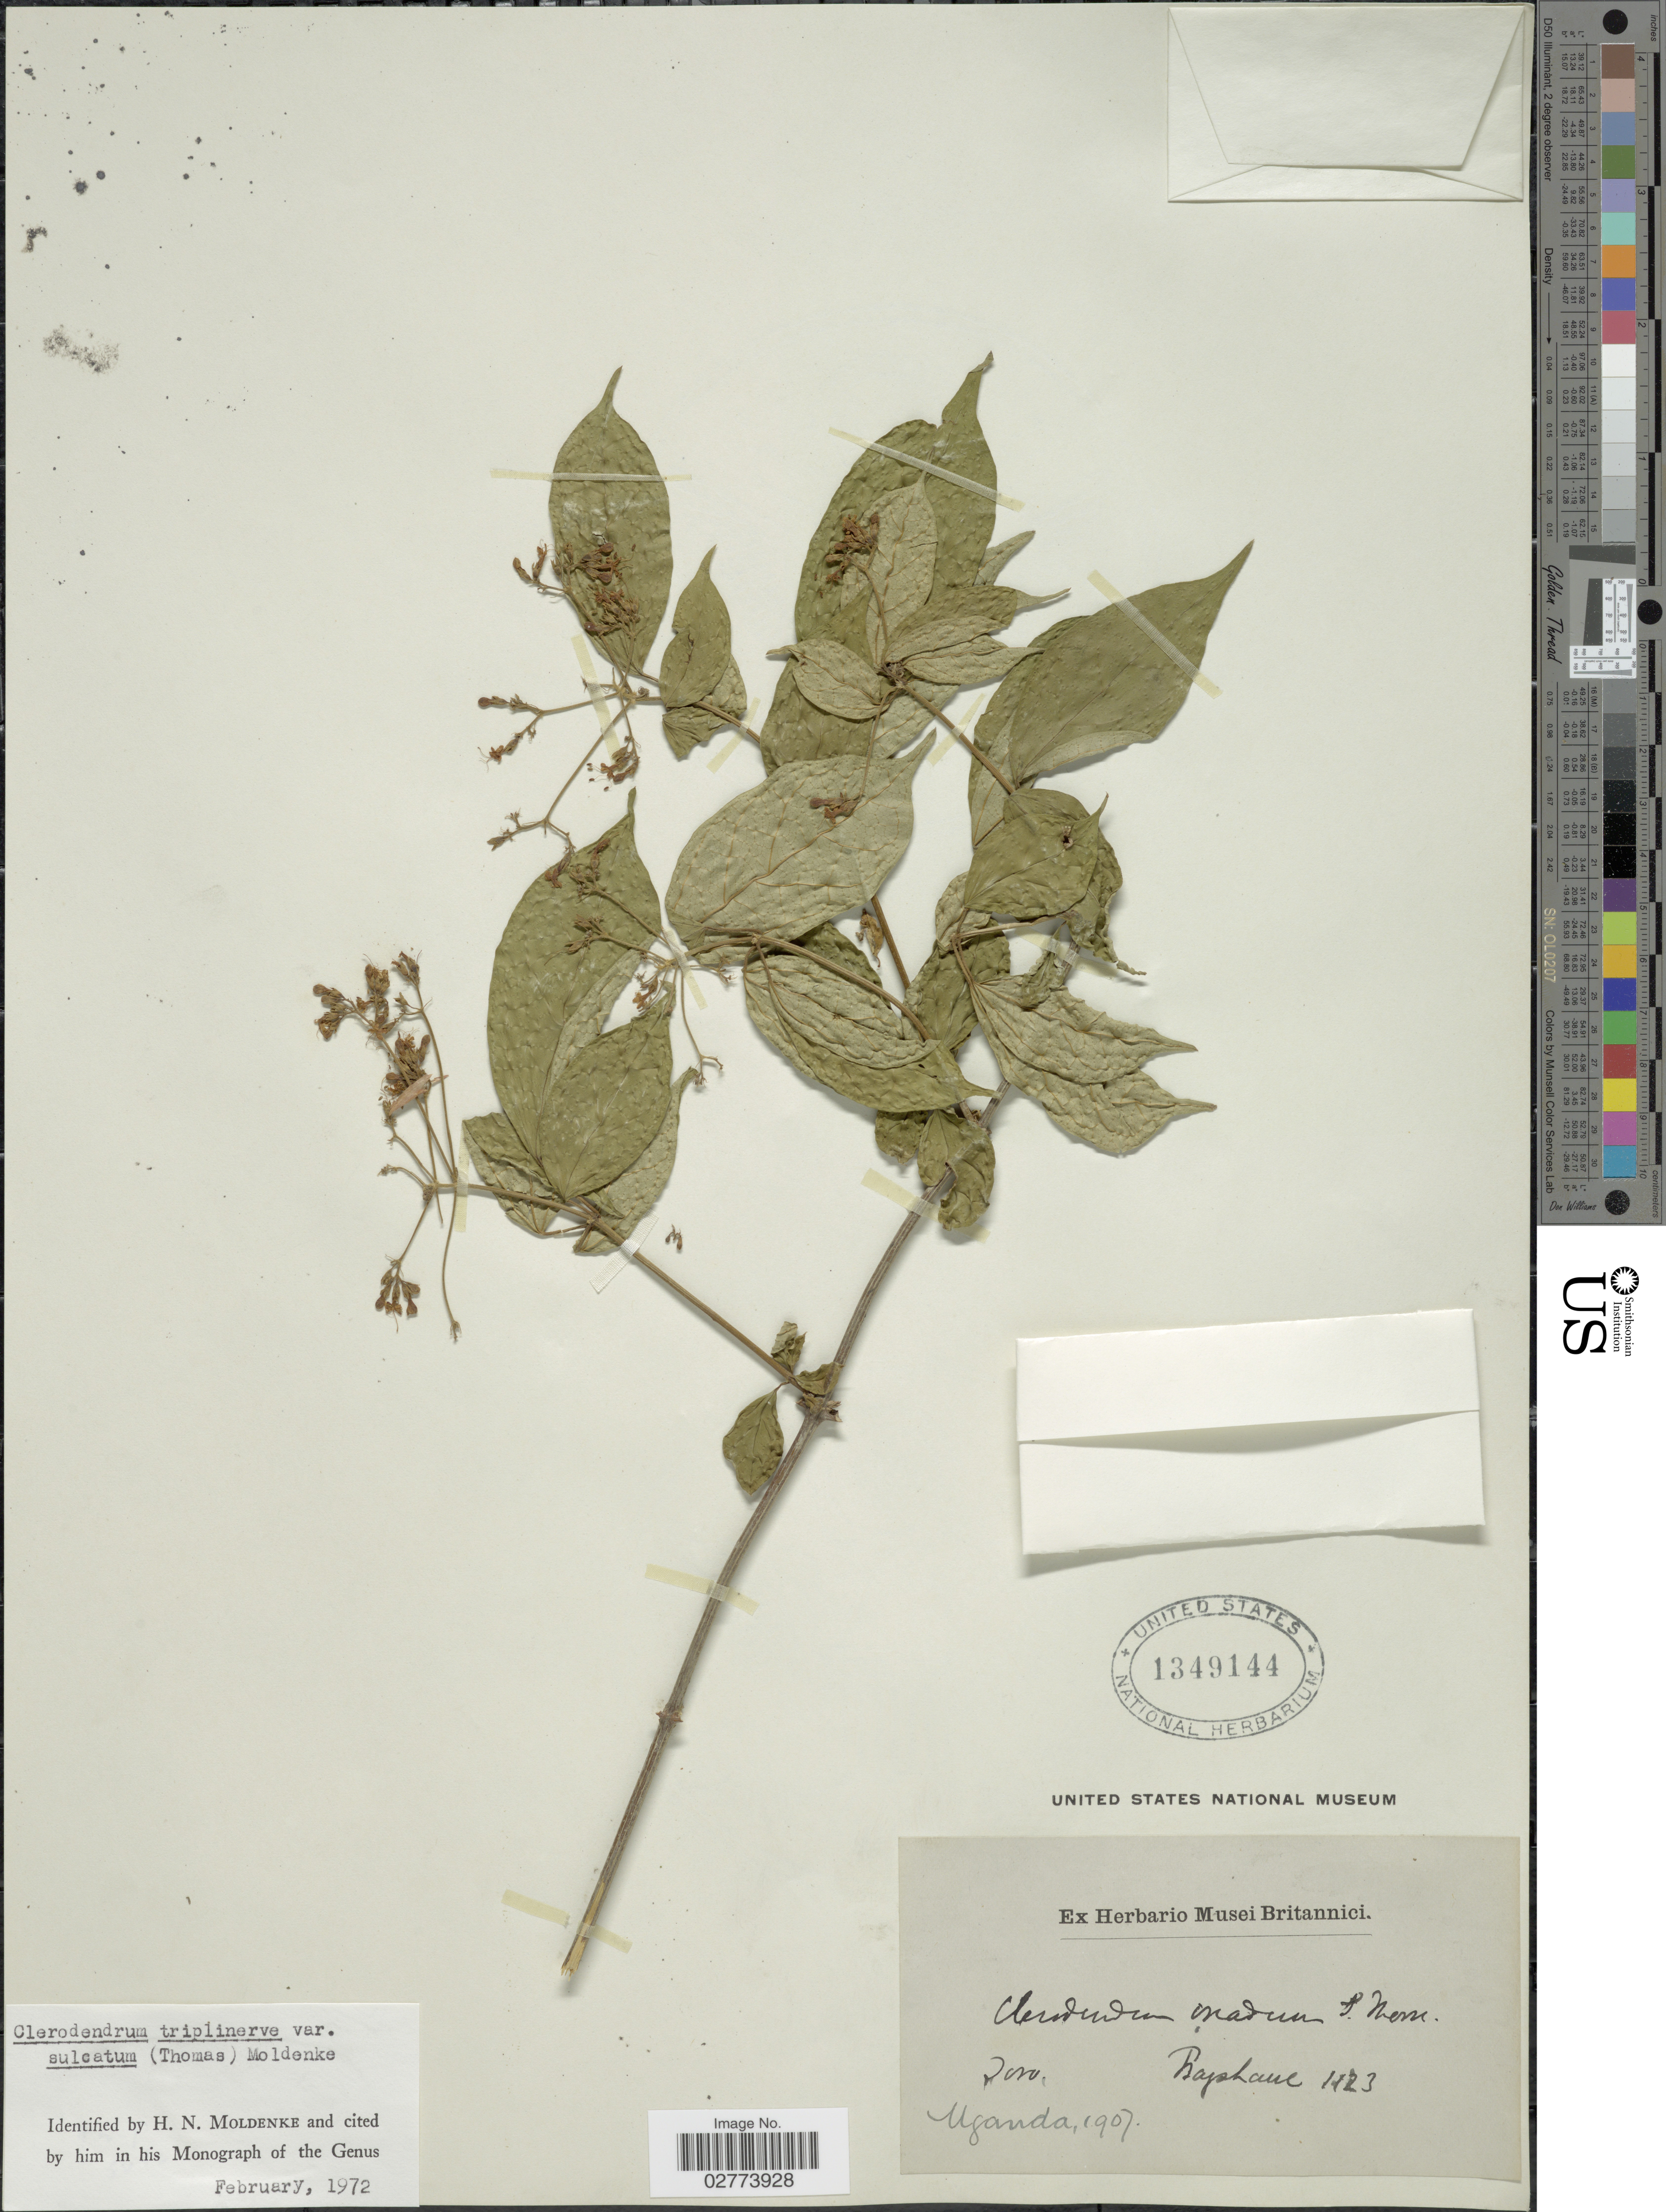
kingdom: Plantae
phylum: Tracheophyta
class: Magnoliopsida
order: Lamiales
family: Lamiaceae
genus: Clerodendrum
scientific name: Clerodendrum triplinerve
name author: Rolfe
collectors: Baphane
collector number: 1123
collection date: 1907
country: Uganda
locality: Toro.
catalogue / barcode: US 1349144